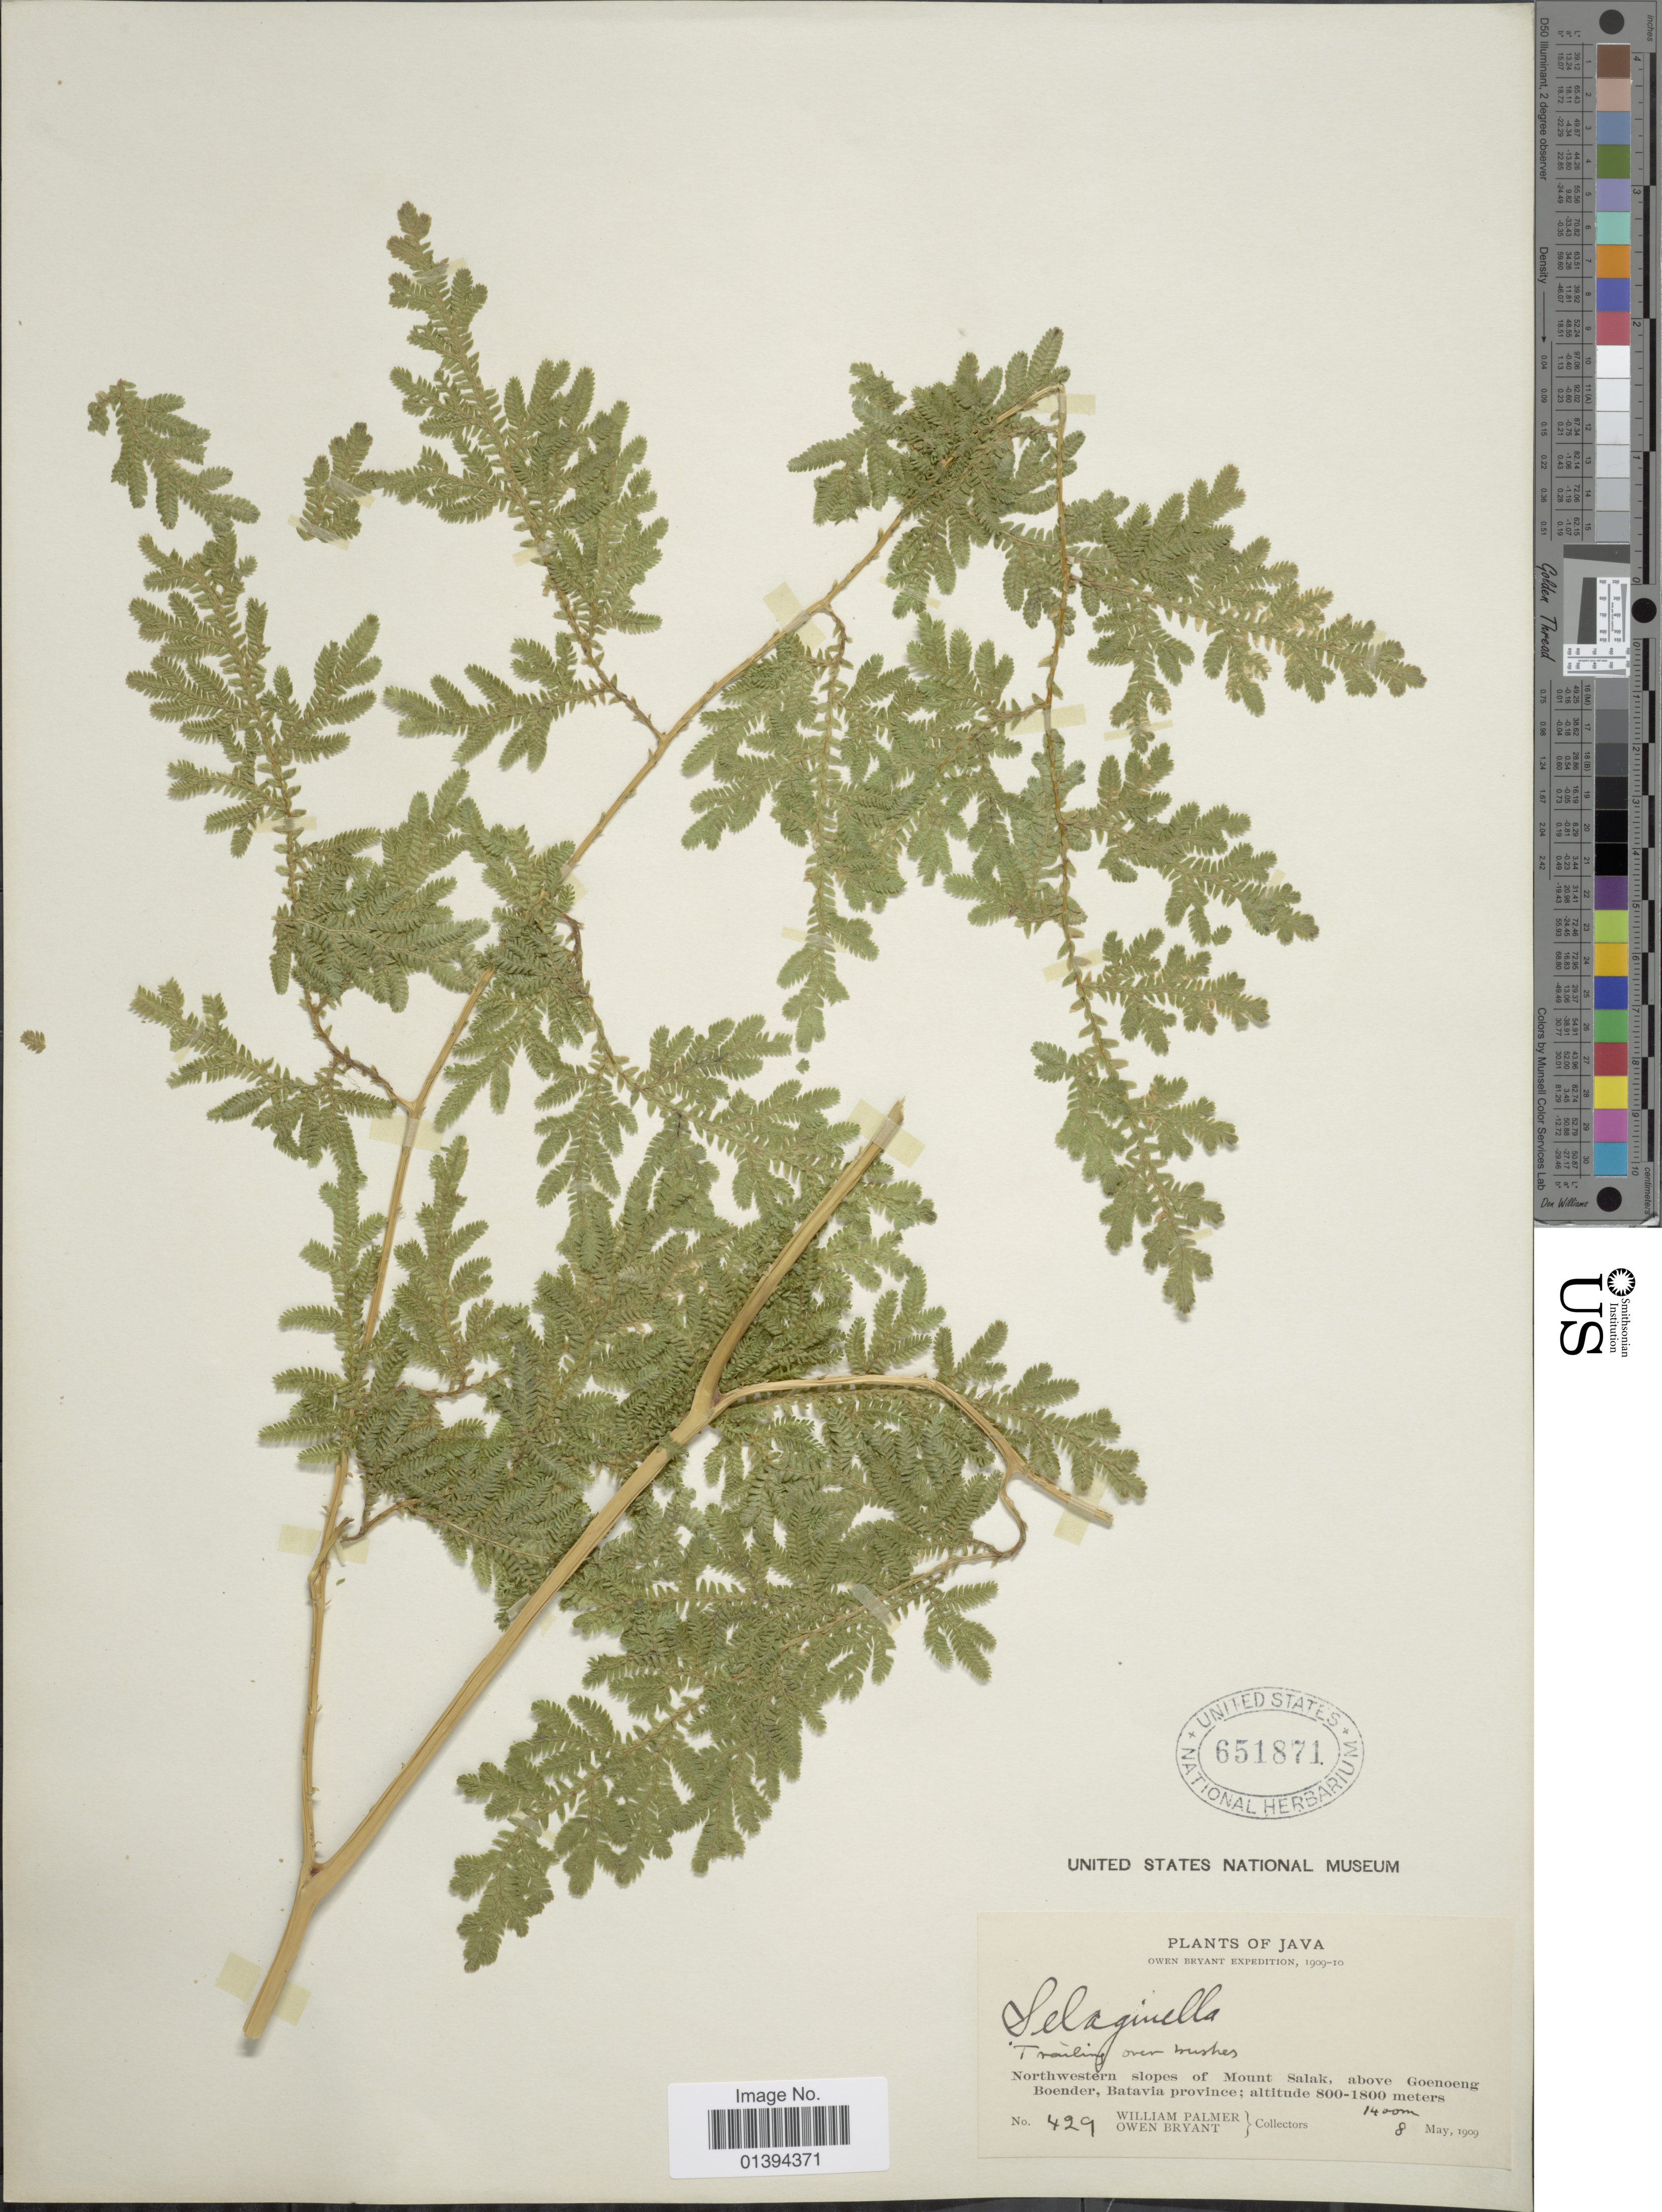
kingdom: Plantae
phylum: Tracheophyta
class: Lycopodiopsida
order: Selaginellales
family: Selaginellaceae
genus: Selaginella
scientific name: Selaginella willdenowii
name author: (Desv. ex Poir.) Baker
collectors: W. Palmer & O. Bryant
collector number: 429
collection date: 1909-05-08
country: Indonesia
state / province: Java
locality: Trailing over bushes, Northwestern slopes of Mount Salak, above Goenoeng Boender, Batavia province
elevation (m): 1400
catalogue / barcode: US 651871